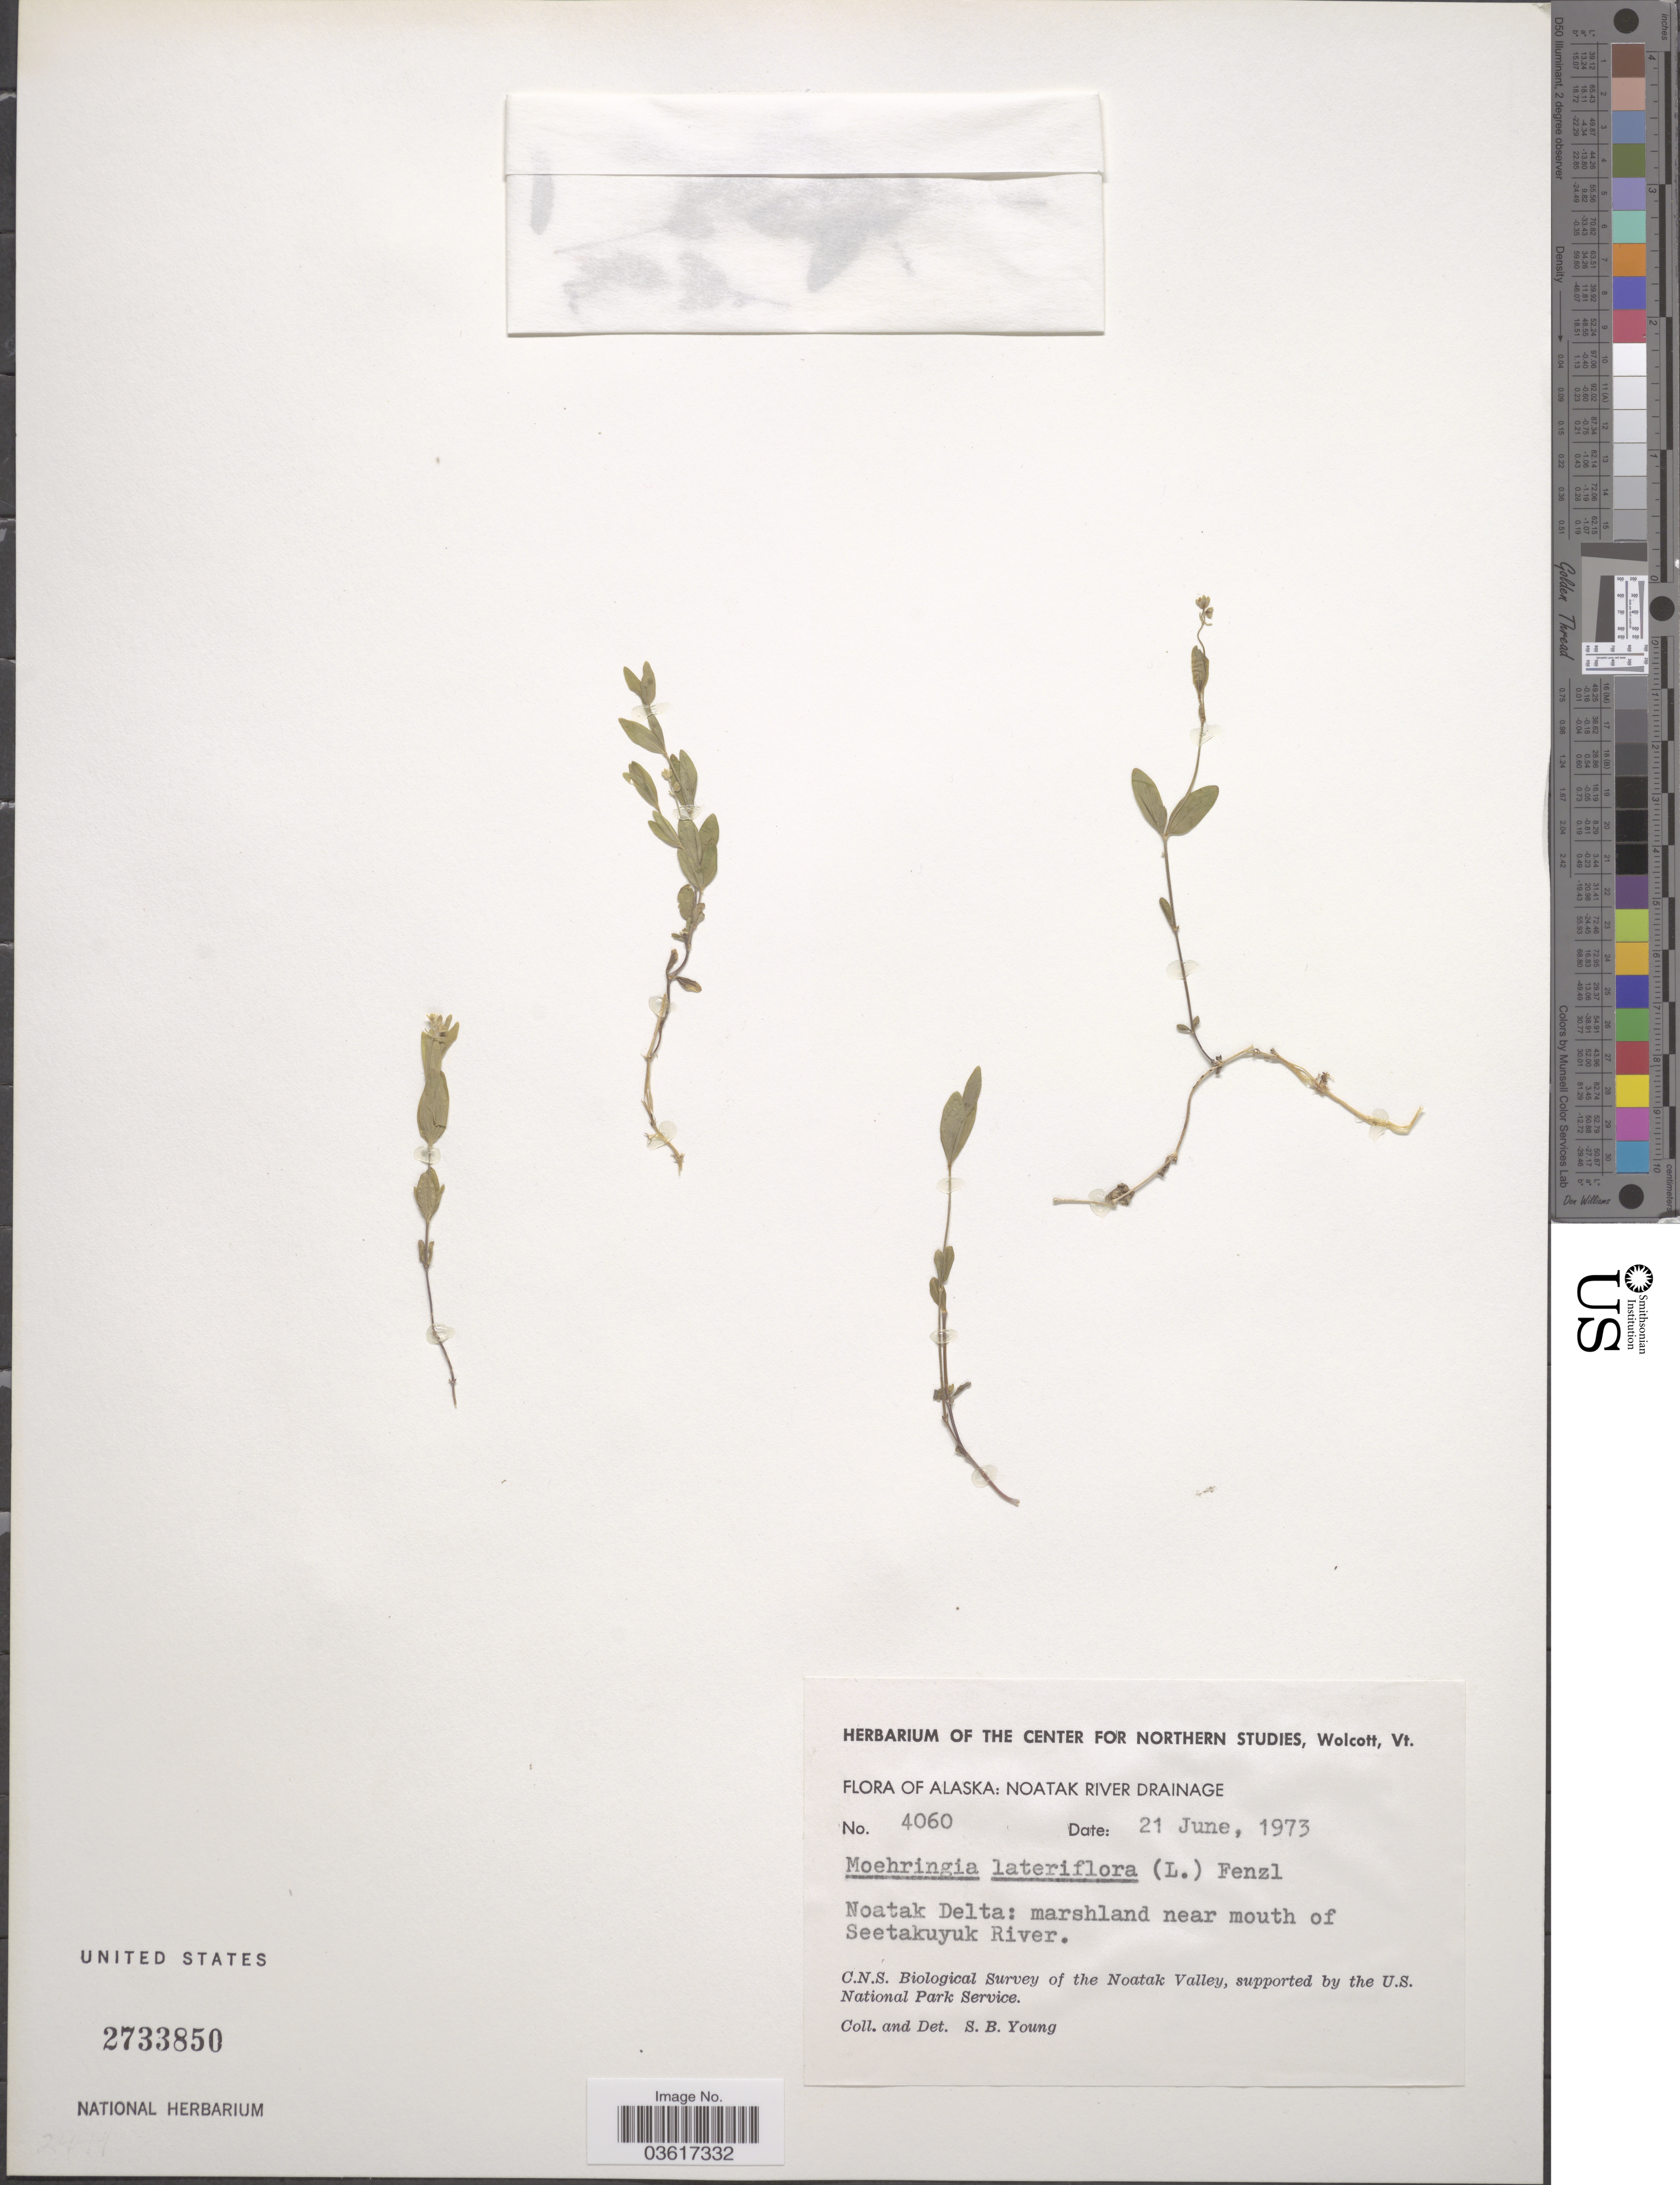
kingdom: Plantae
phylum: Tracheophyta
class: Magnoliopsida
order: Caryophyllales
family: Caryophyllaceae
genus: Moehringia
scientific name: Moehringia lateriflora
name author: (L.) Fenzl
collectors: S. Young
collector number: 4060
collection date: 1973-06-21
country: United States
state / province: Alaska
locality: Noatak River Drainage. Noatak Delta: marshland near mouth of Seetakuyuk River. Noatak Valley.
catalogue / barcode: US 2733850